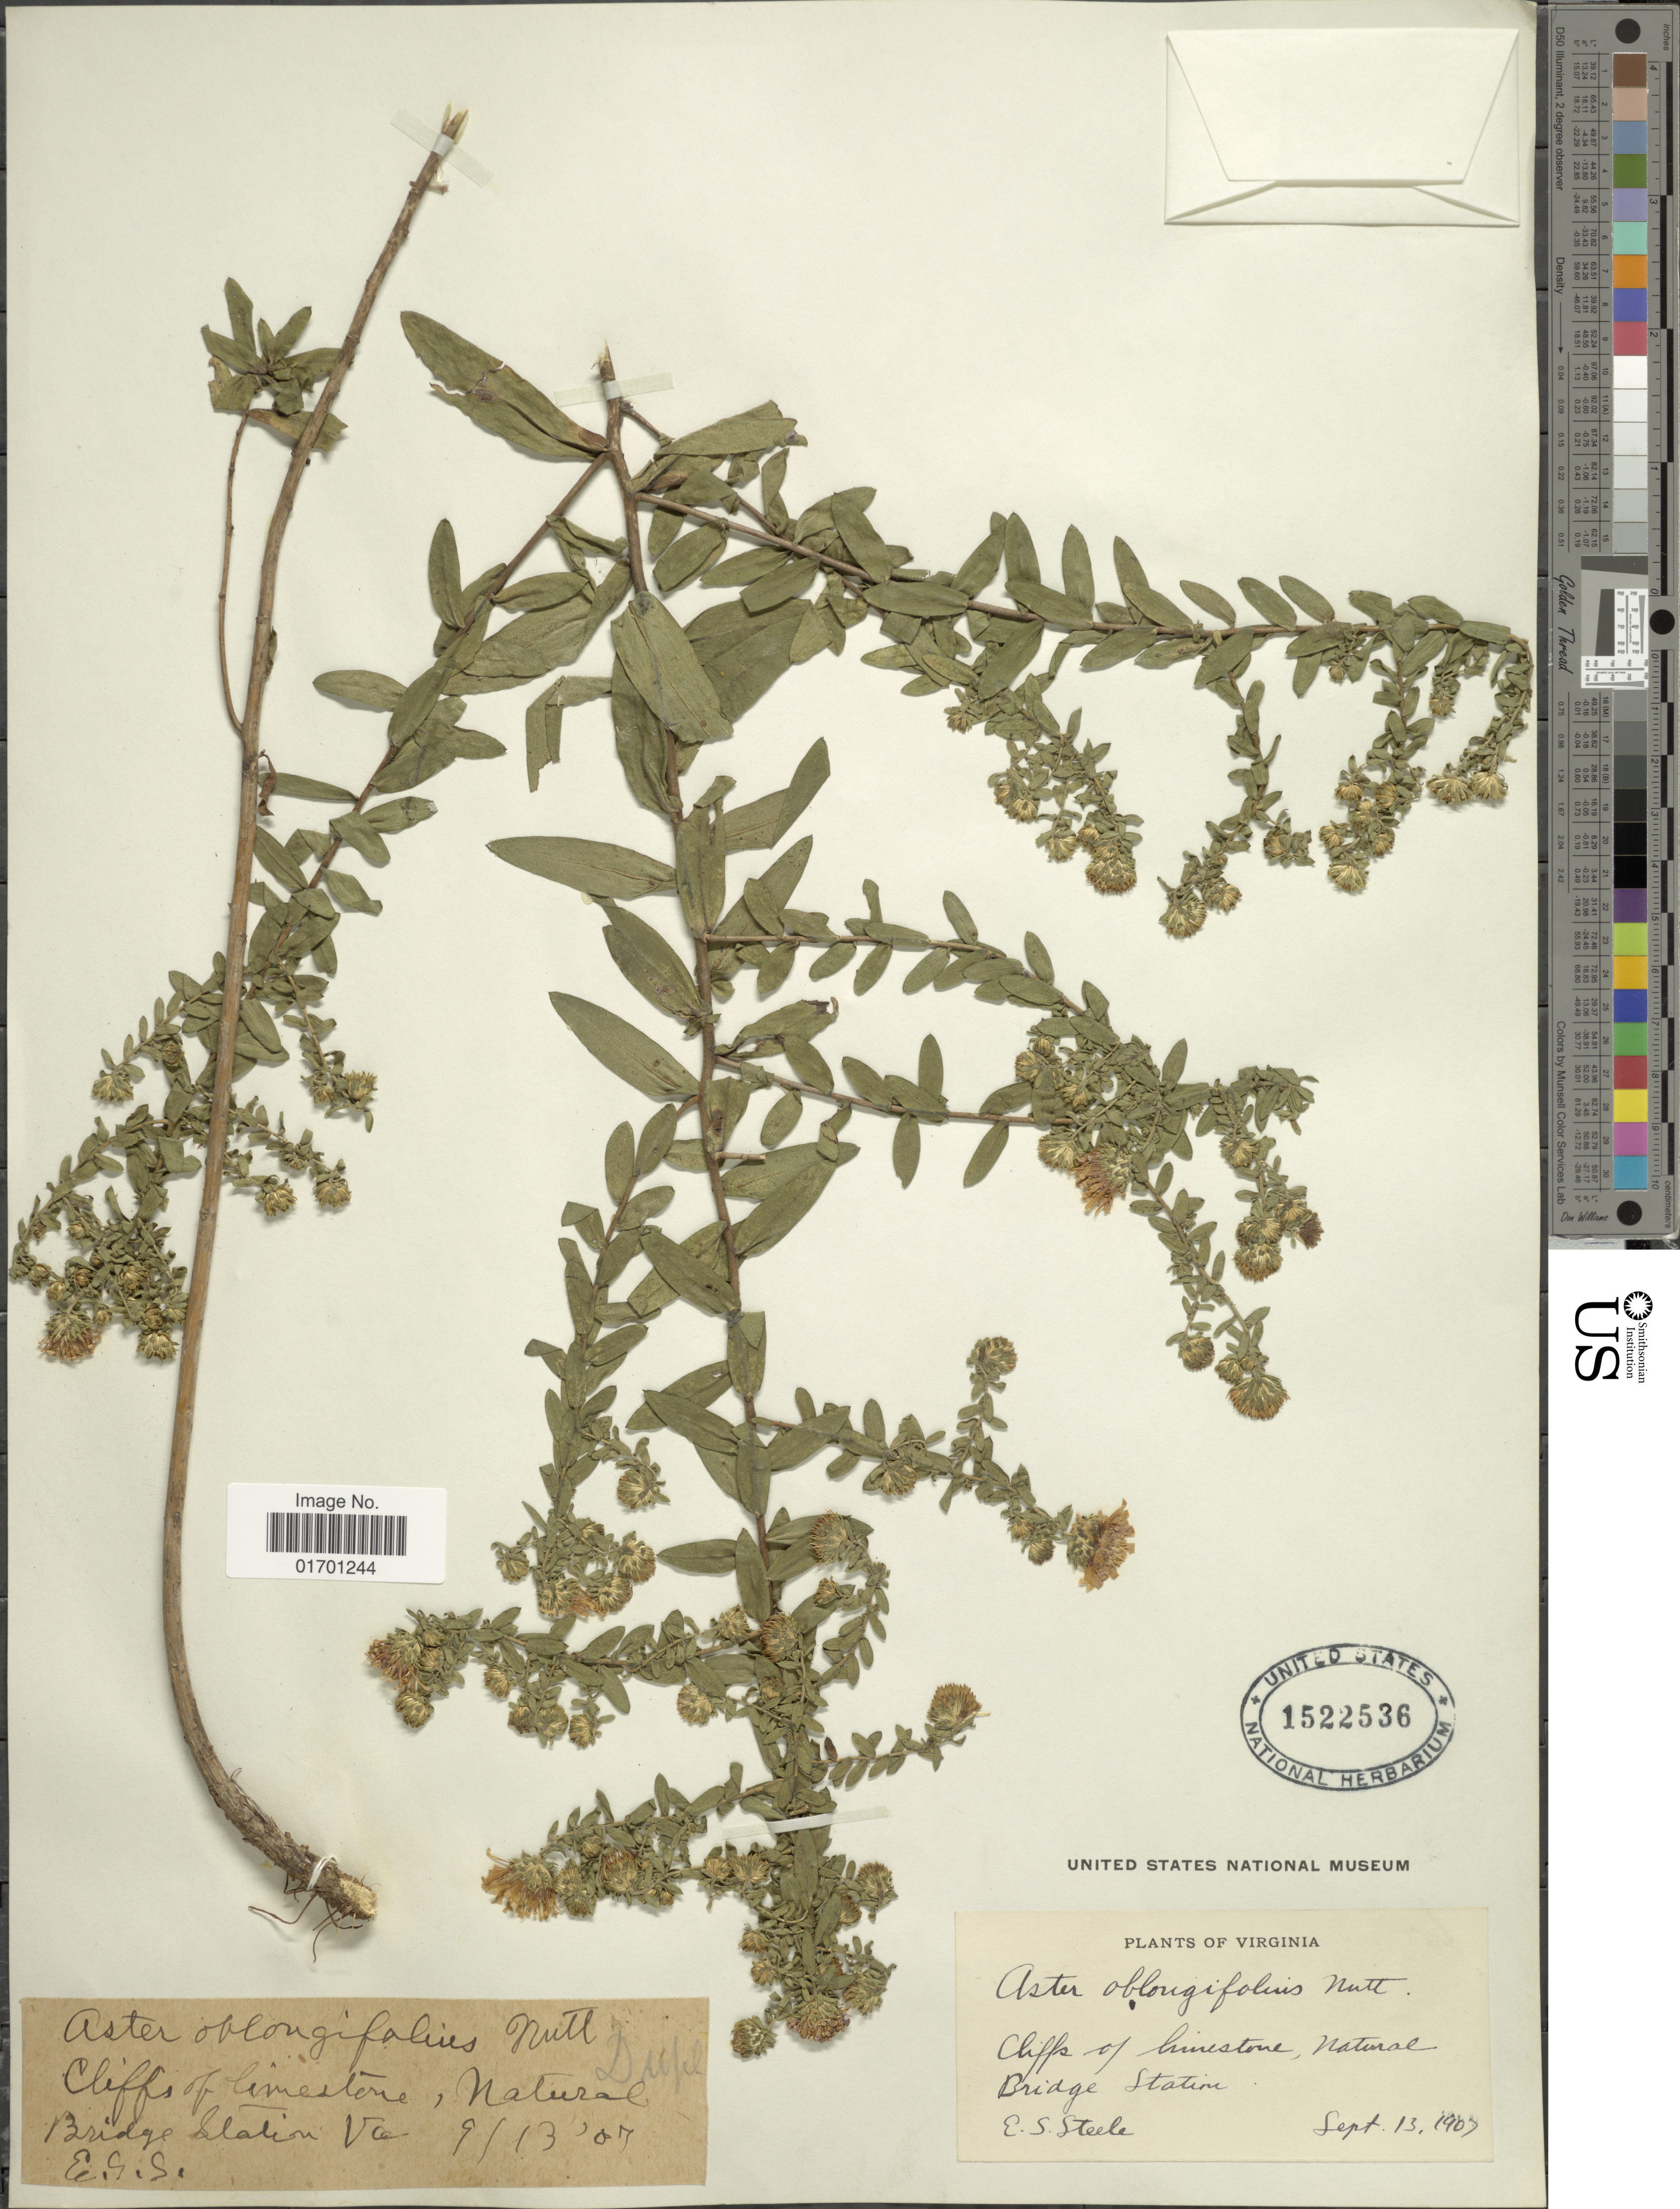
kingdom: Plantae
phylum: Tracheophyta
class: Magnoliopsida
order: Asterales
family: Asteraceae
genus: Symphyotrichum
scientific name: Symphyotrichum oblongifolium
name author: (Nutt.) G.L. Nesom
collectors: E. Steele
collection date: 1907-09-13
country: United States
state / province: Virginia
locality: Cliffs of limestone, Natural Bridge Station.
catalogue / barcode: US 1522536